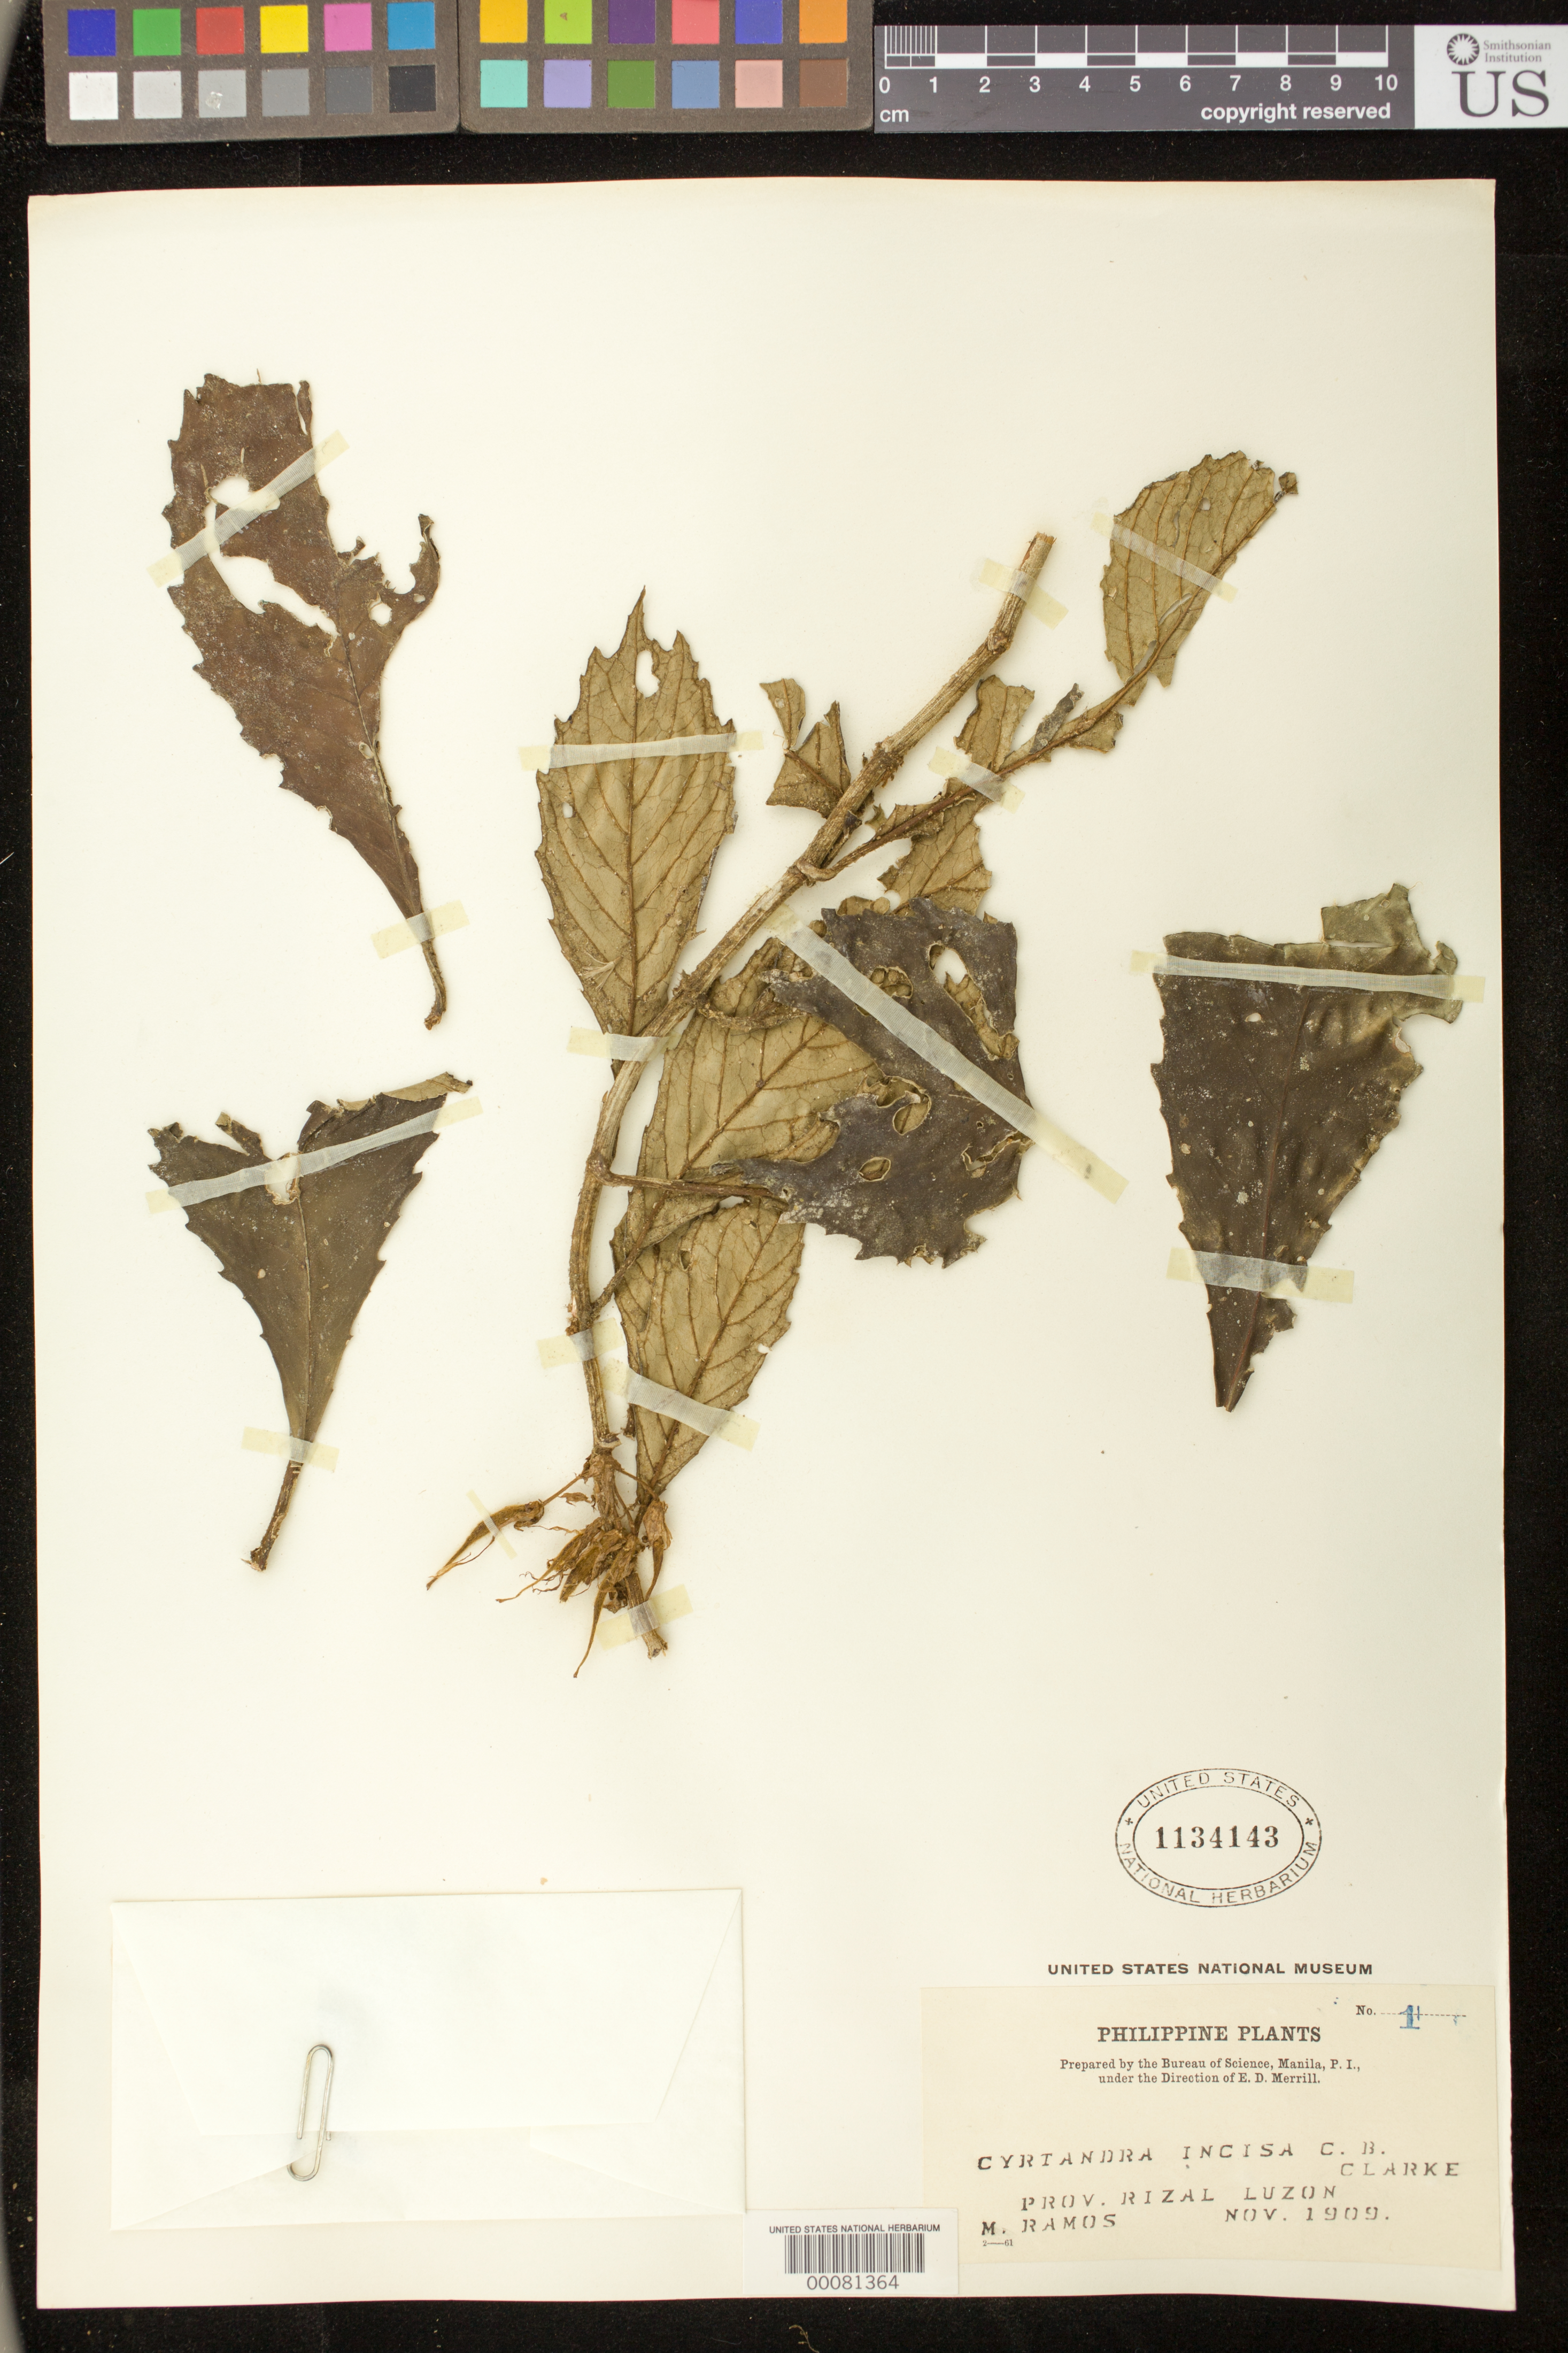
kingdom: Plantae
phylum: Tracheophyta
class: Magnoliopsida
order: Lamiales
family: Gesneriaceae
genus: Cyrtandra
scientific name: Cyrtandra incisa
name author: C.B. Clarke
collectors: M. Ramos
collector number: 1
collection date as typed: Nov 1909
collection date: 1909-11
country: Philippines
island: Luzon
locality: Rizal,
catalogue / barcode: US 1134143